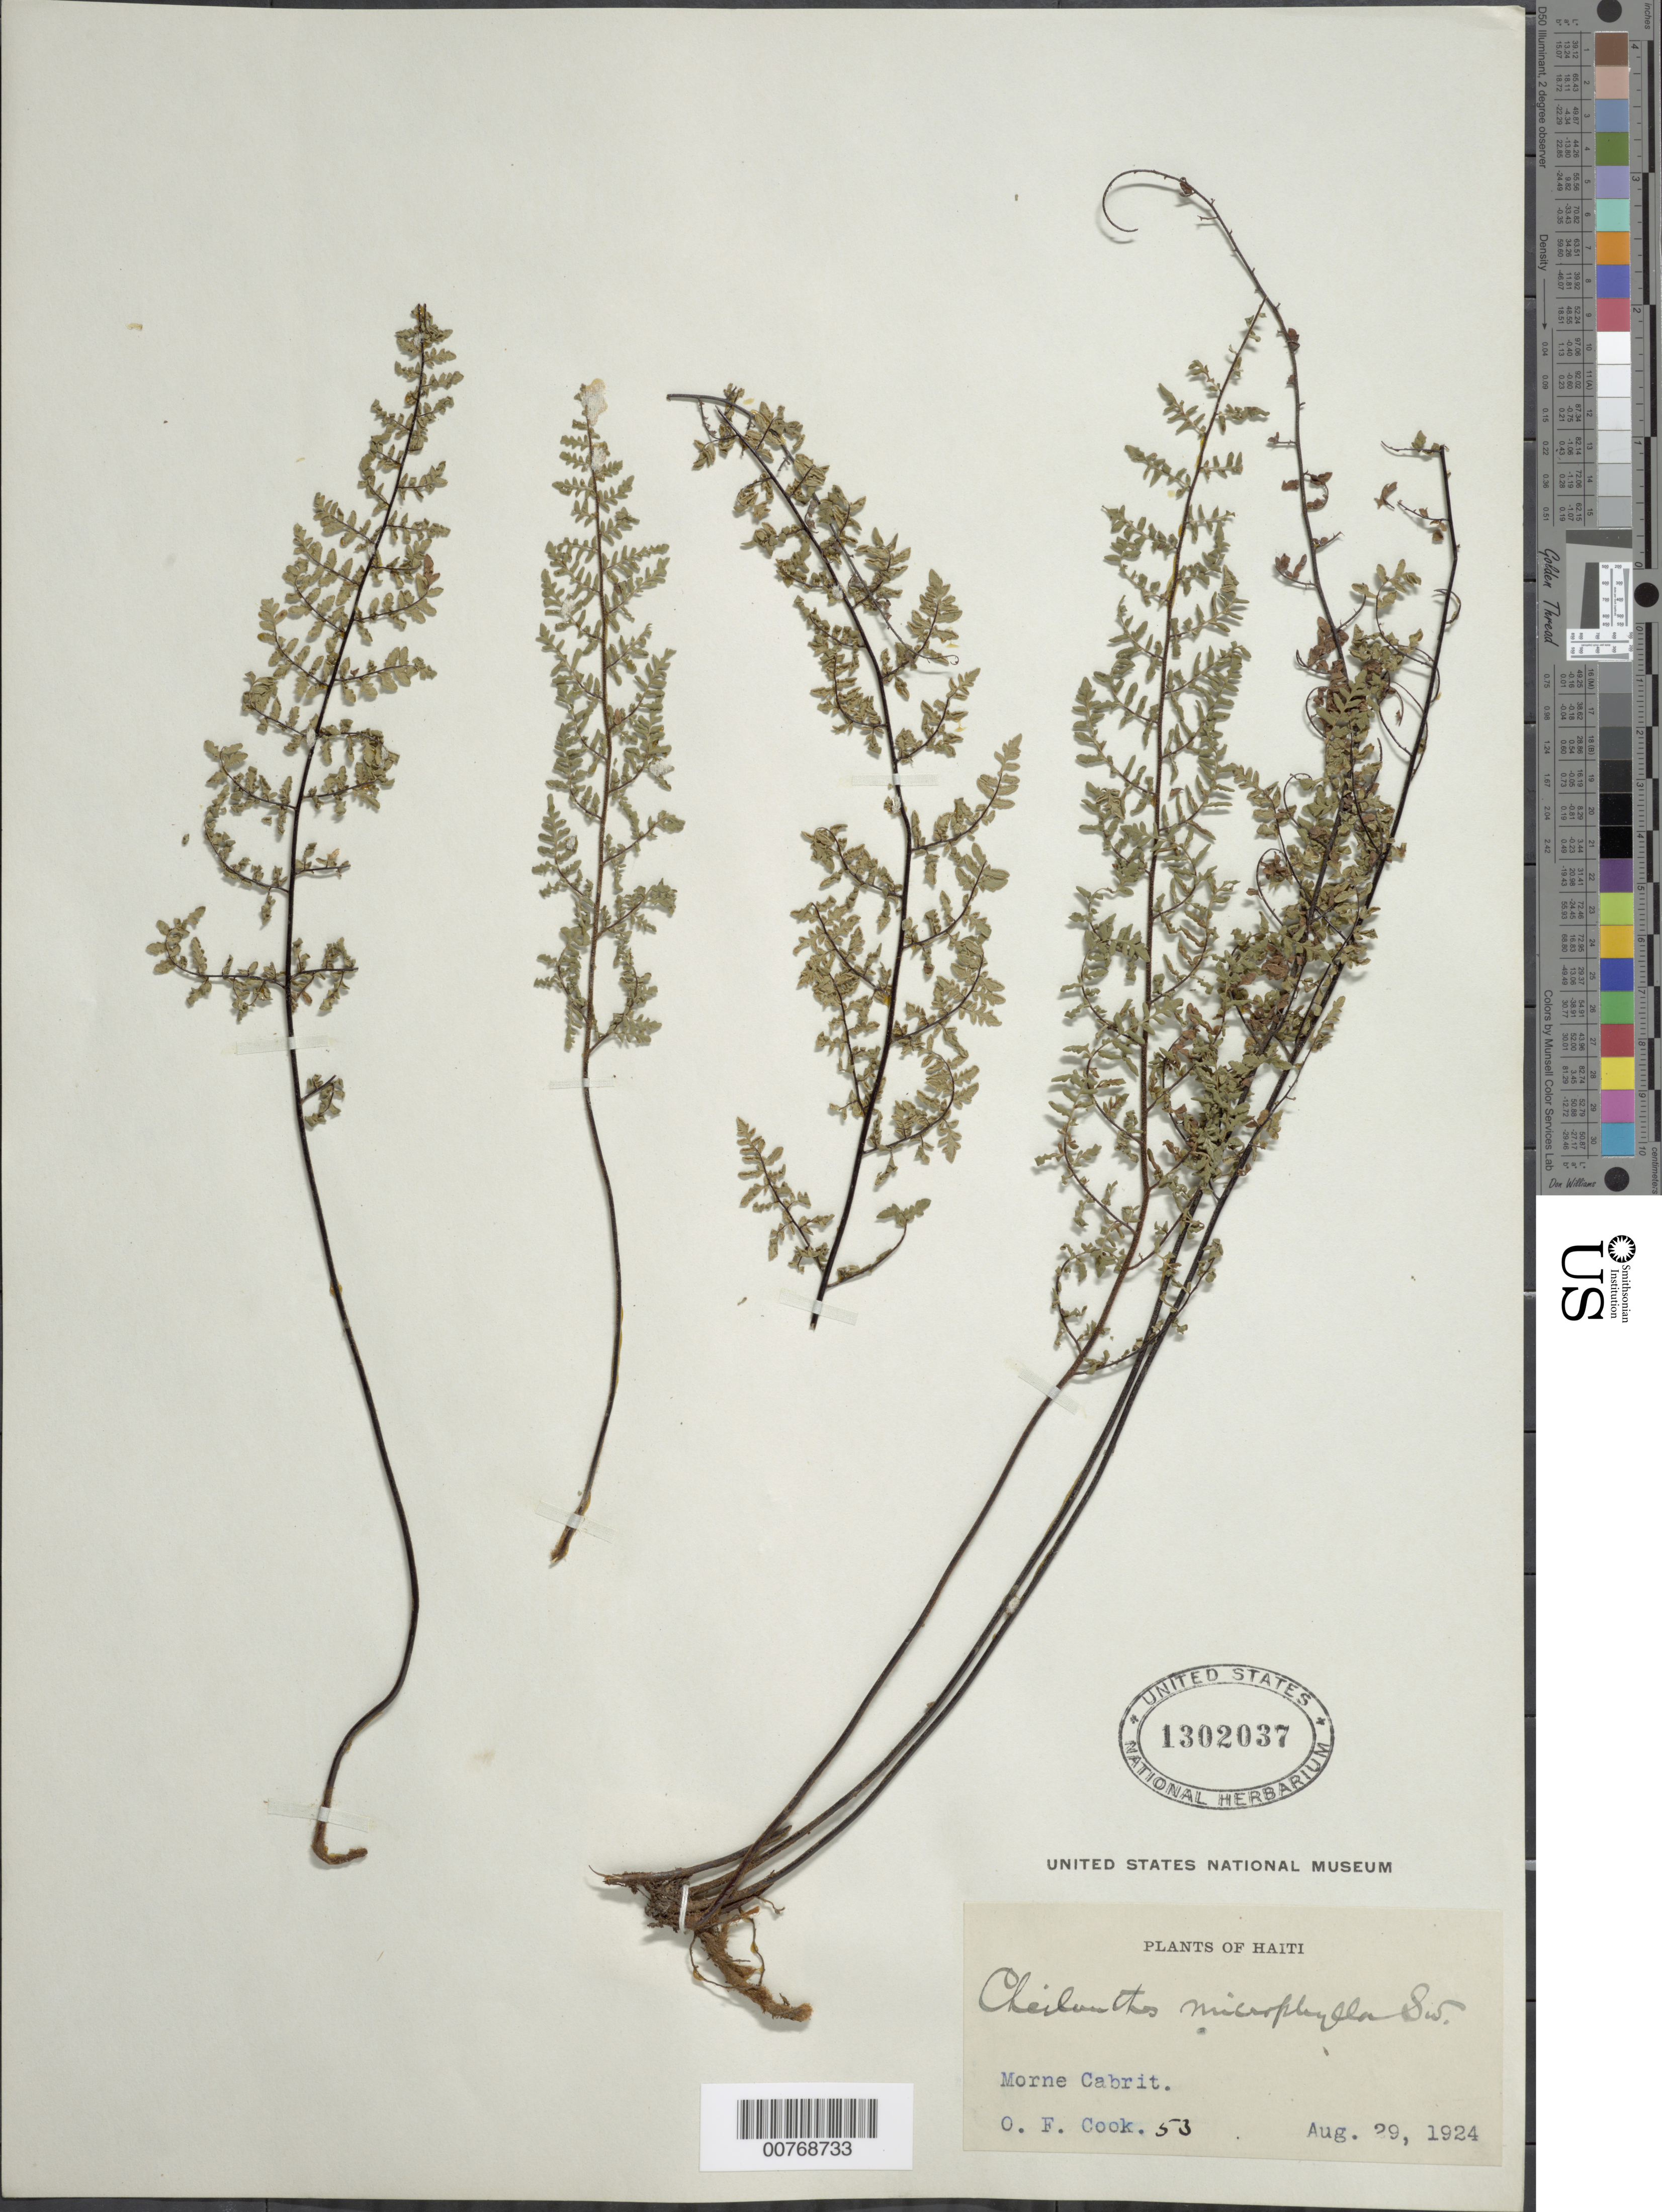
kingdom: Plantae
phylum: Tracheophyta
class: Polypodiopsida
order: Polypodiales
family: Pteridaceae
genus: Myriopteris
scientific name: Myriopteris microphylla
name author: (Sw.) Grusz & Windham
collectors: O. F. Cook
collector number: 53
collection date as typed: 29 Aug 1924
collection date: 1924-08-29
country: Haiti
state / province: Ouest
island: Hispaniola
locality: Morne Cabrit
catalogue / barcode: US 1302037